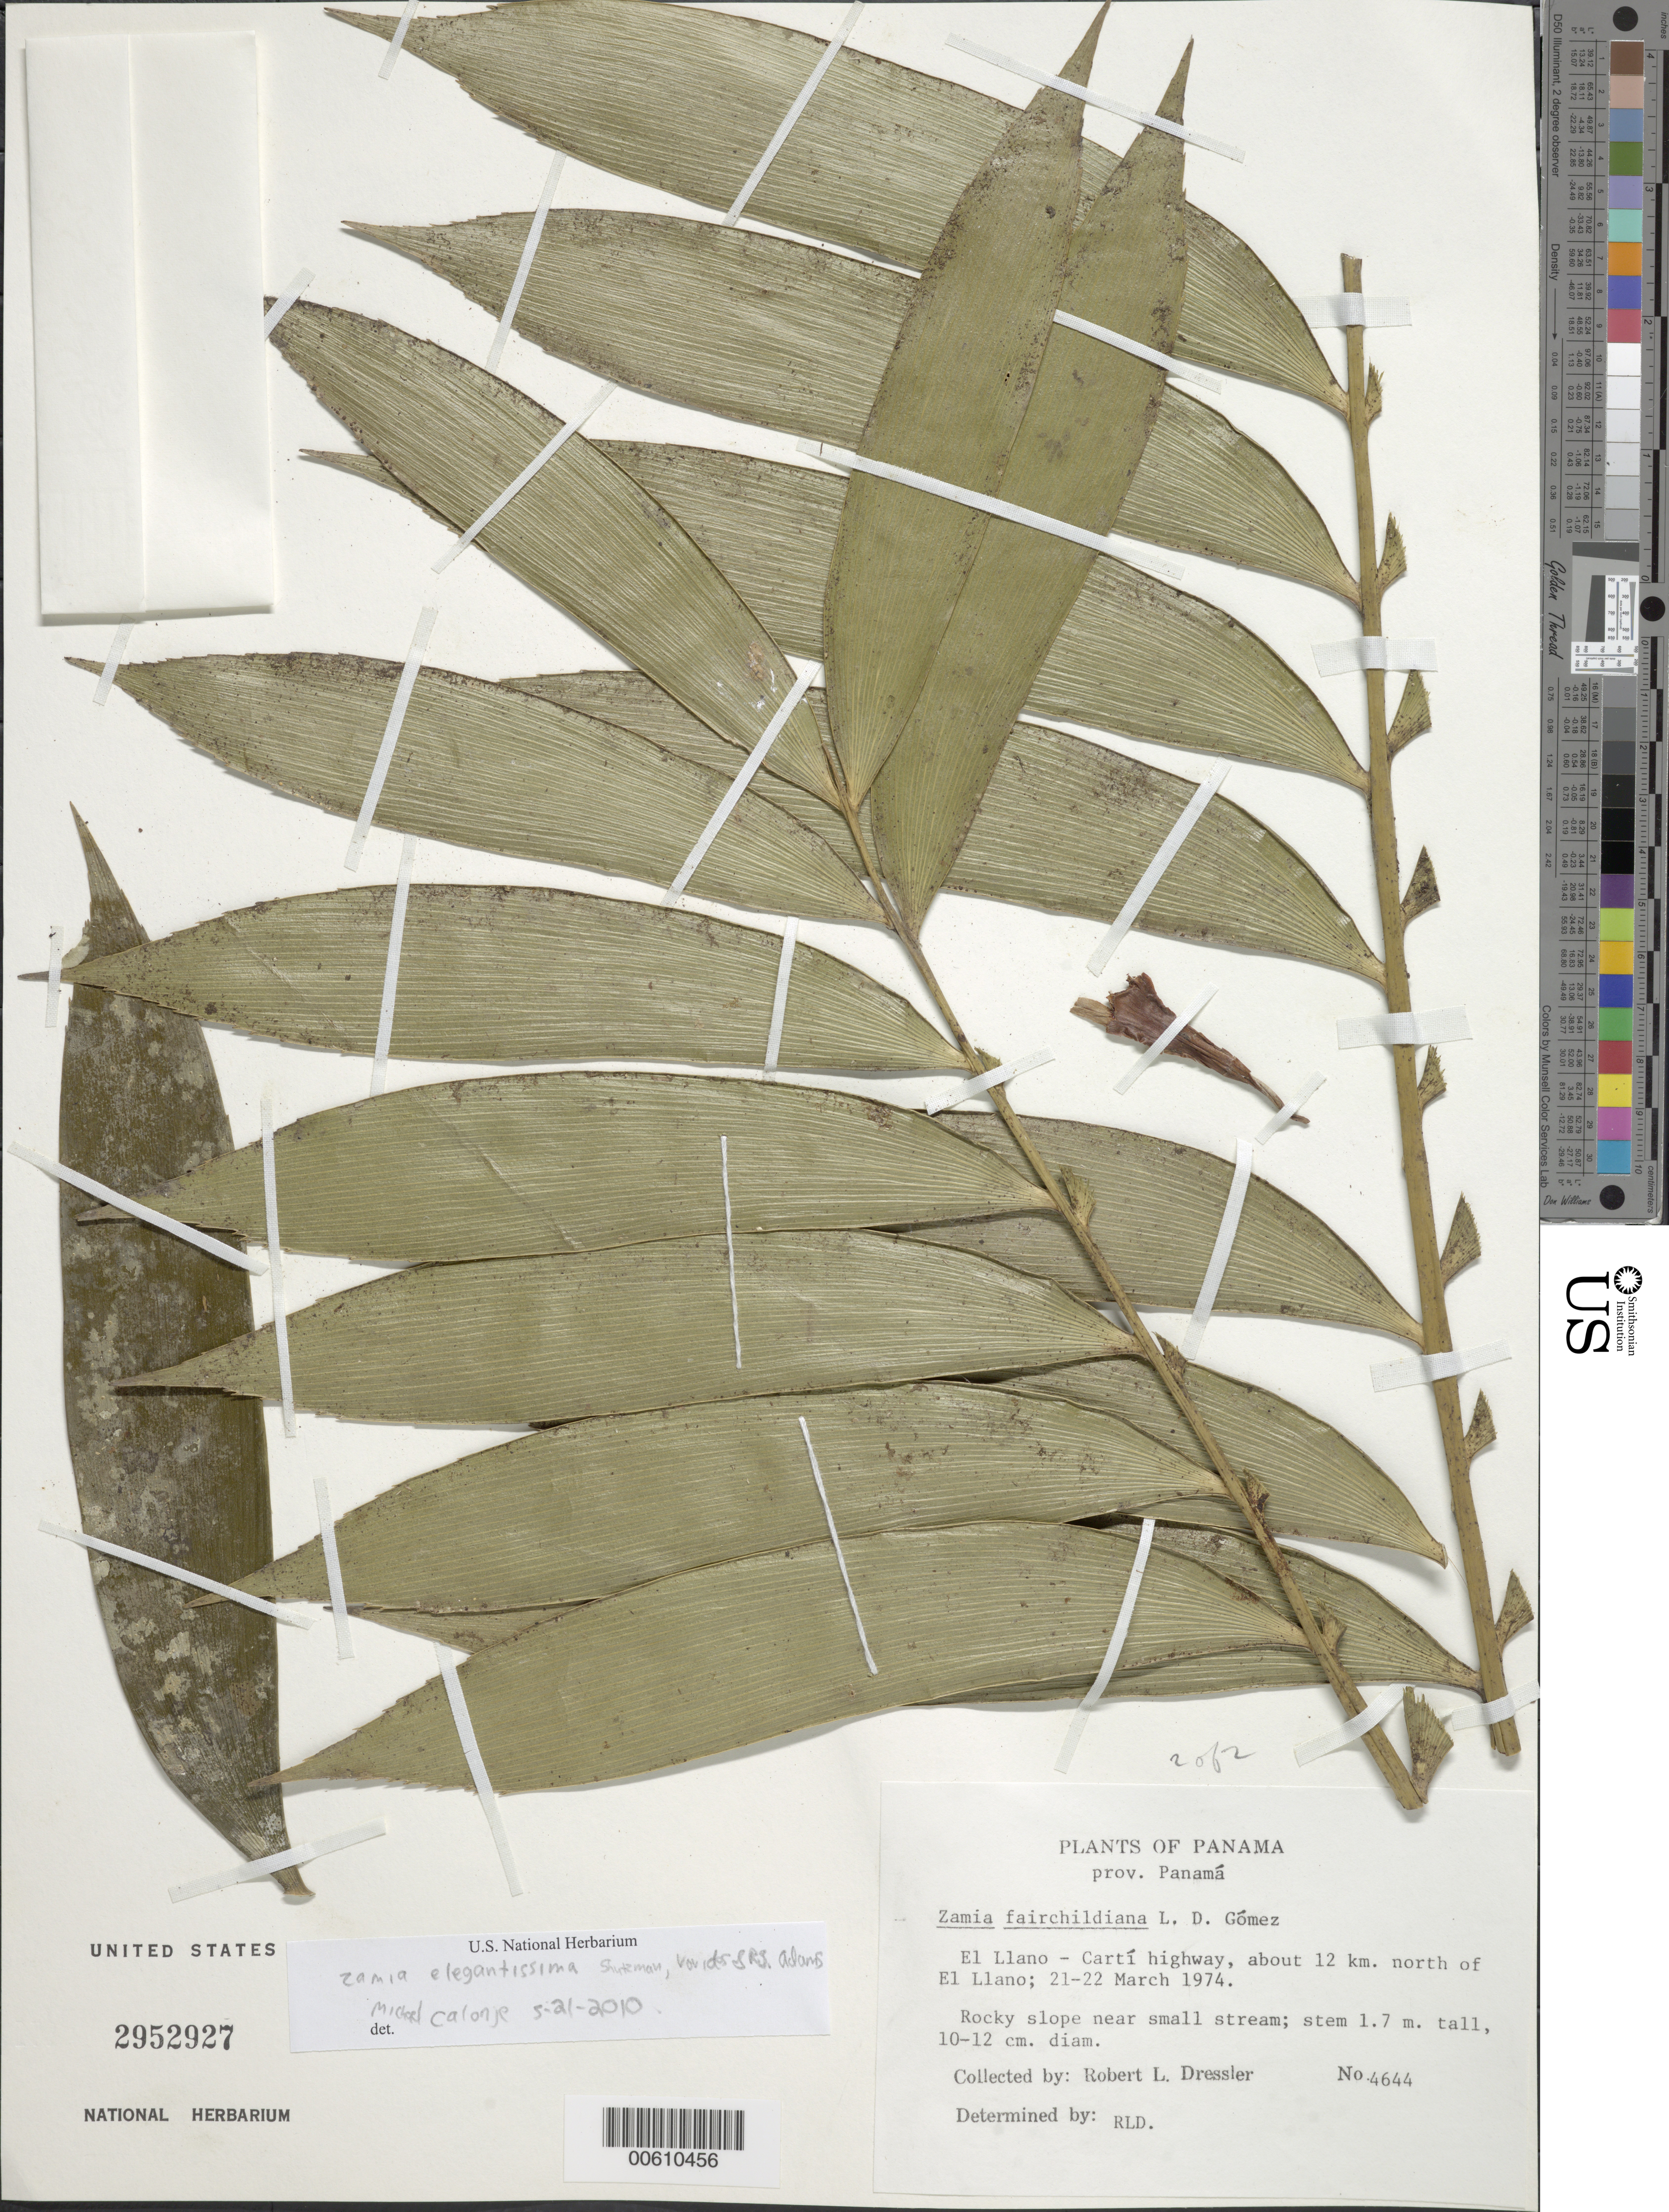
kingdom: Plantae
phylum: Tracheophyta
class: Cycadopsida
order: Cycadales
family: Zamiaceae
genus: Zamia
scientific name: Zamia elegantissima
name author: Schutzman, Vovides & R.S. Adams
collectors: R. Dressler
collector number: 4644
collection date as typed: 21 Mar 1974 to 22 Mar 1974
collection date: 1974-03-21/1974-03-22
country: Panama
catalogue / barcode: US 2952927